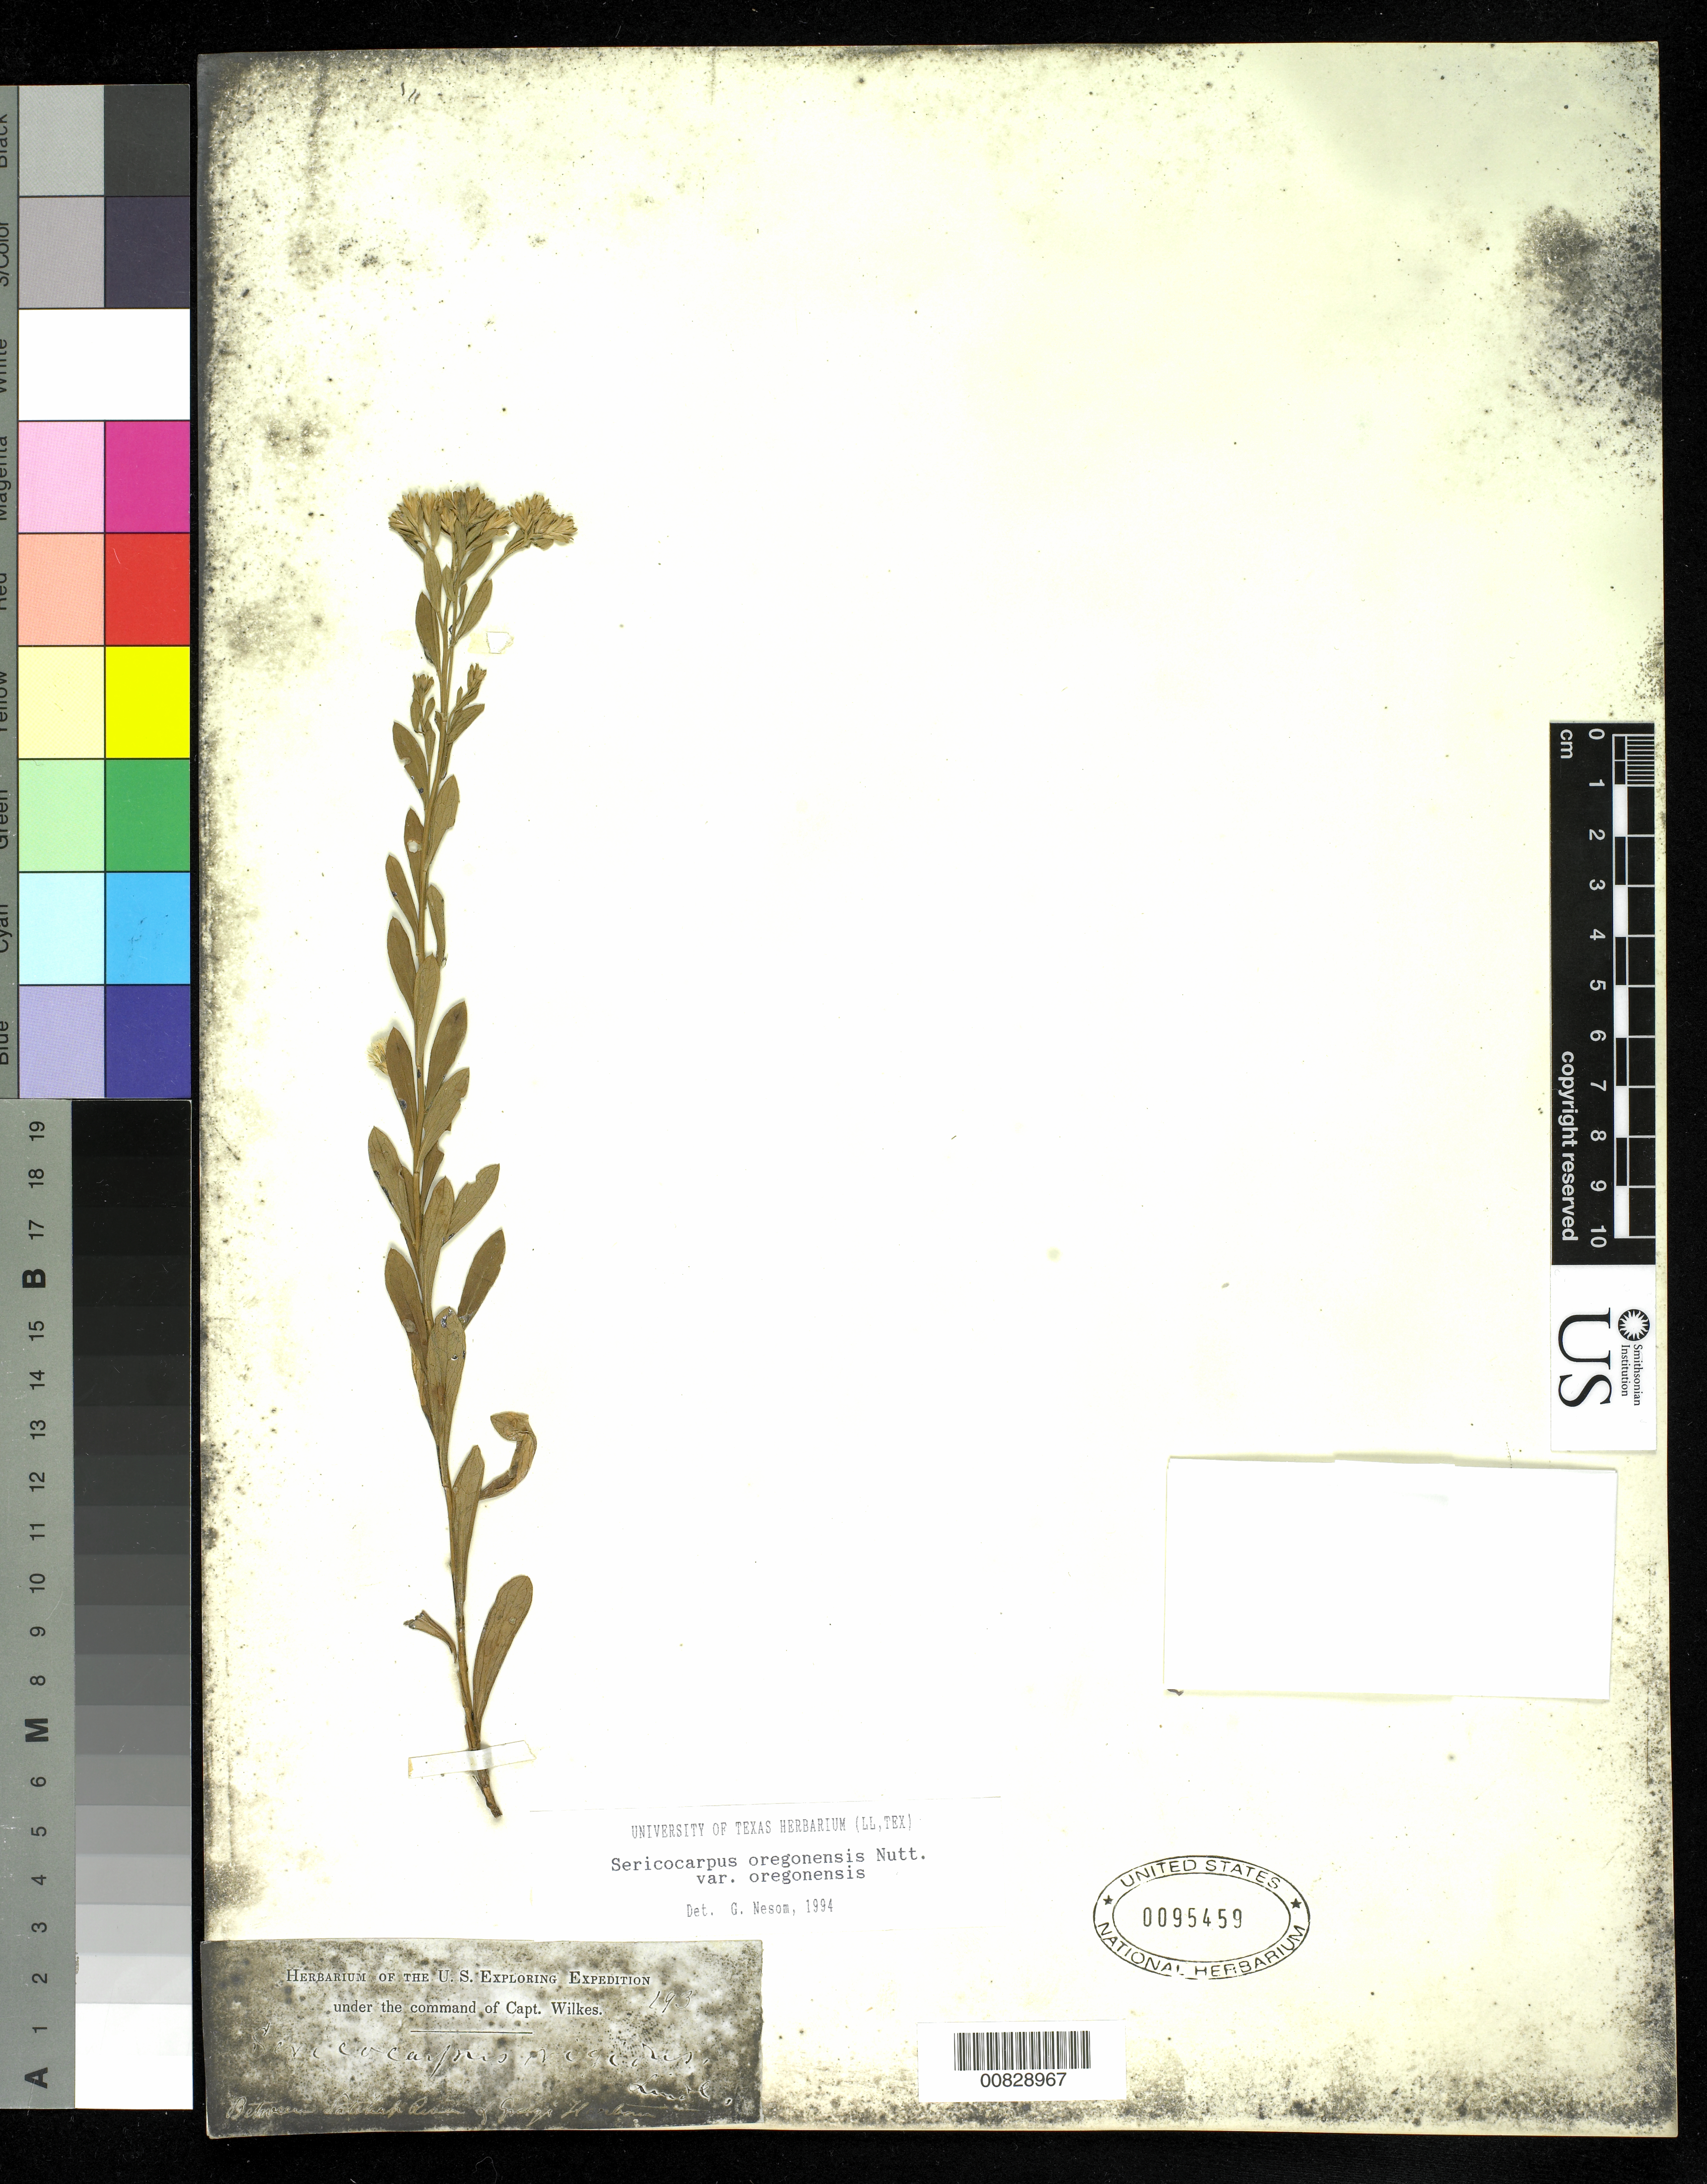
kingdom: Plantae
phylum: Tracheophyta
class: Magnoliopsida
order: Asterales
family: Asteraceae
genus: Sericocarpus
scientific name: Sericocarpus oregonensis var. oregonensis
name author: Nutt.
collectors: Wilkes Explor. Exped.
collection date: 1838/1842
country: United States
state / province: Washington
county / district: Grays Harbor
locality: Grays Harbor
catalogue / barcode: US 95459